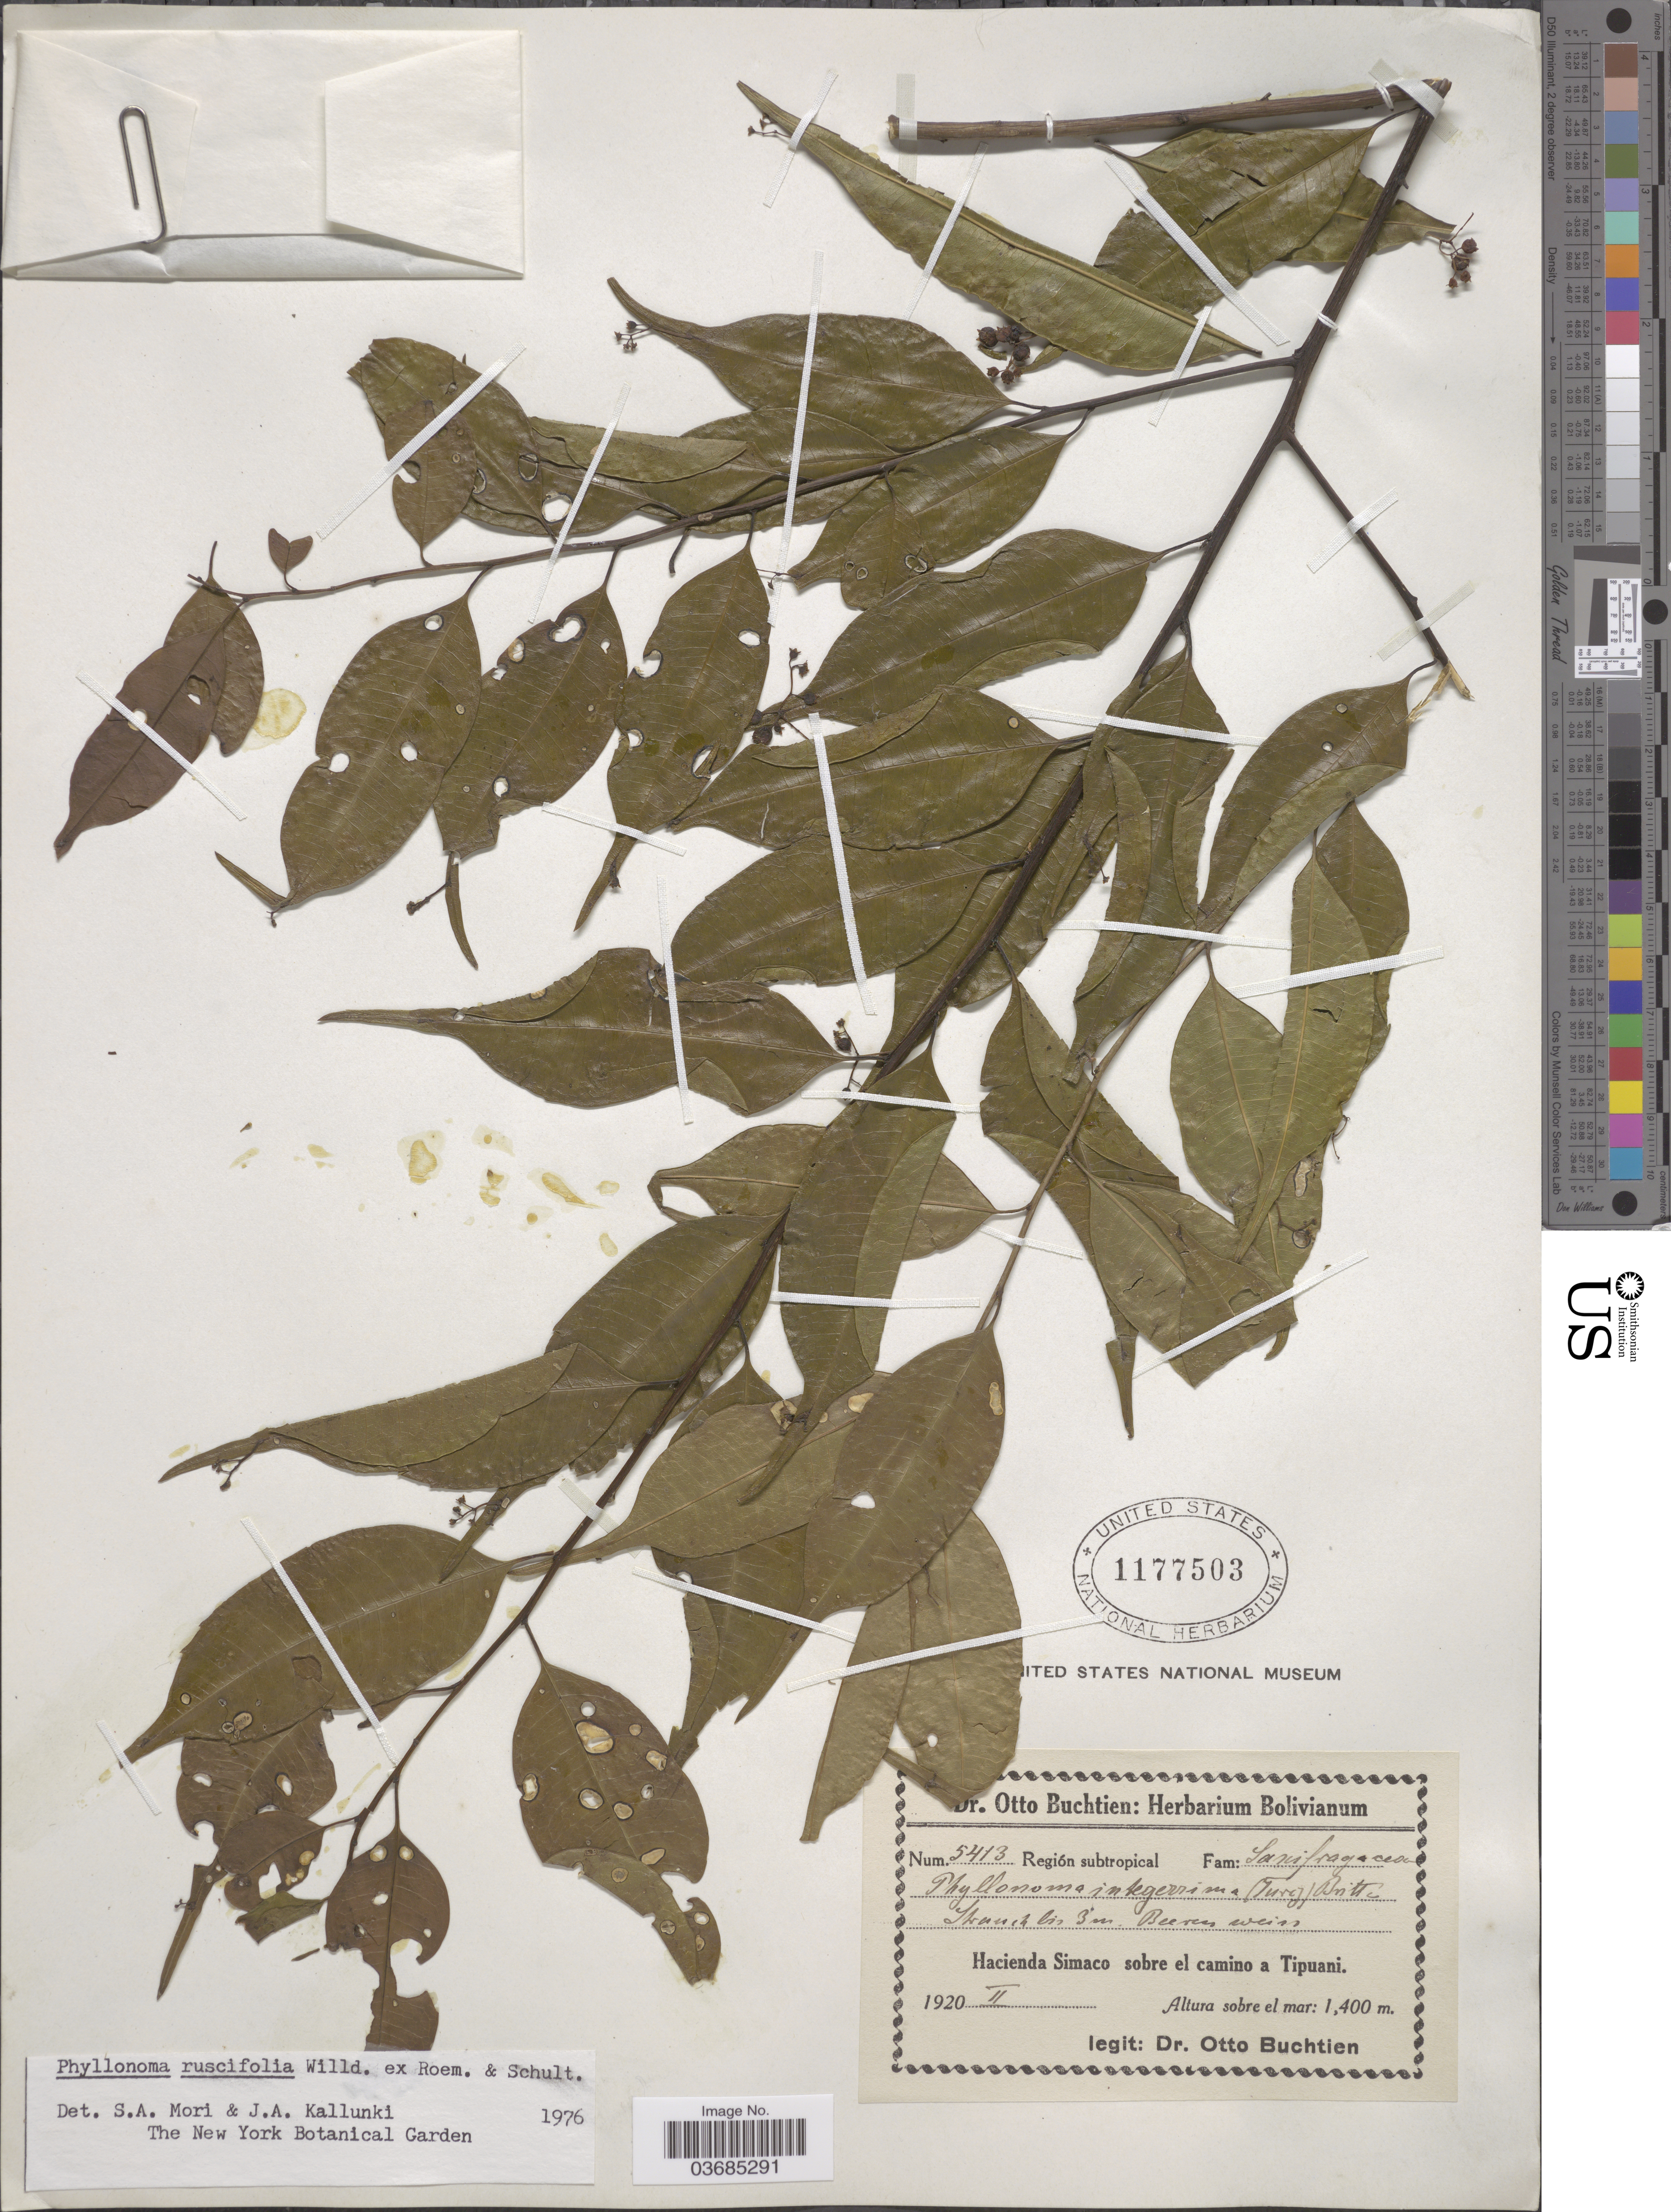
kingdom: Plantae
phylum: Tracheophyta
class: Magnoliopsida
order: Aquifoliales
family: Phyllonomaceae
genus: Phyllonoma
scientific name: Phyllonoma ruscifolia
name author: Willd. ex Schult.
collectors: O. Buchtien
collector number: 5413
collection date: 1920-02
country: Bolivia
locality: Región subtropical. Hacienda Simaco sobre el camino a Tipuani.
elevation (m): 1400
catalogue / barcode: US 1177503